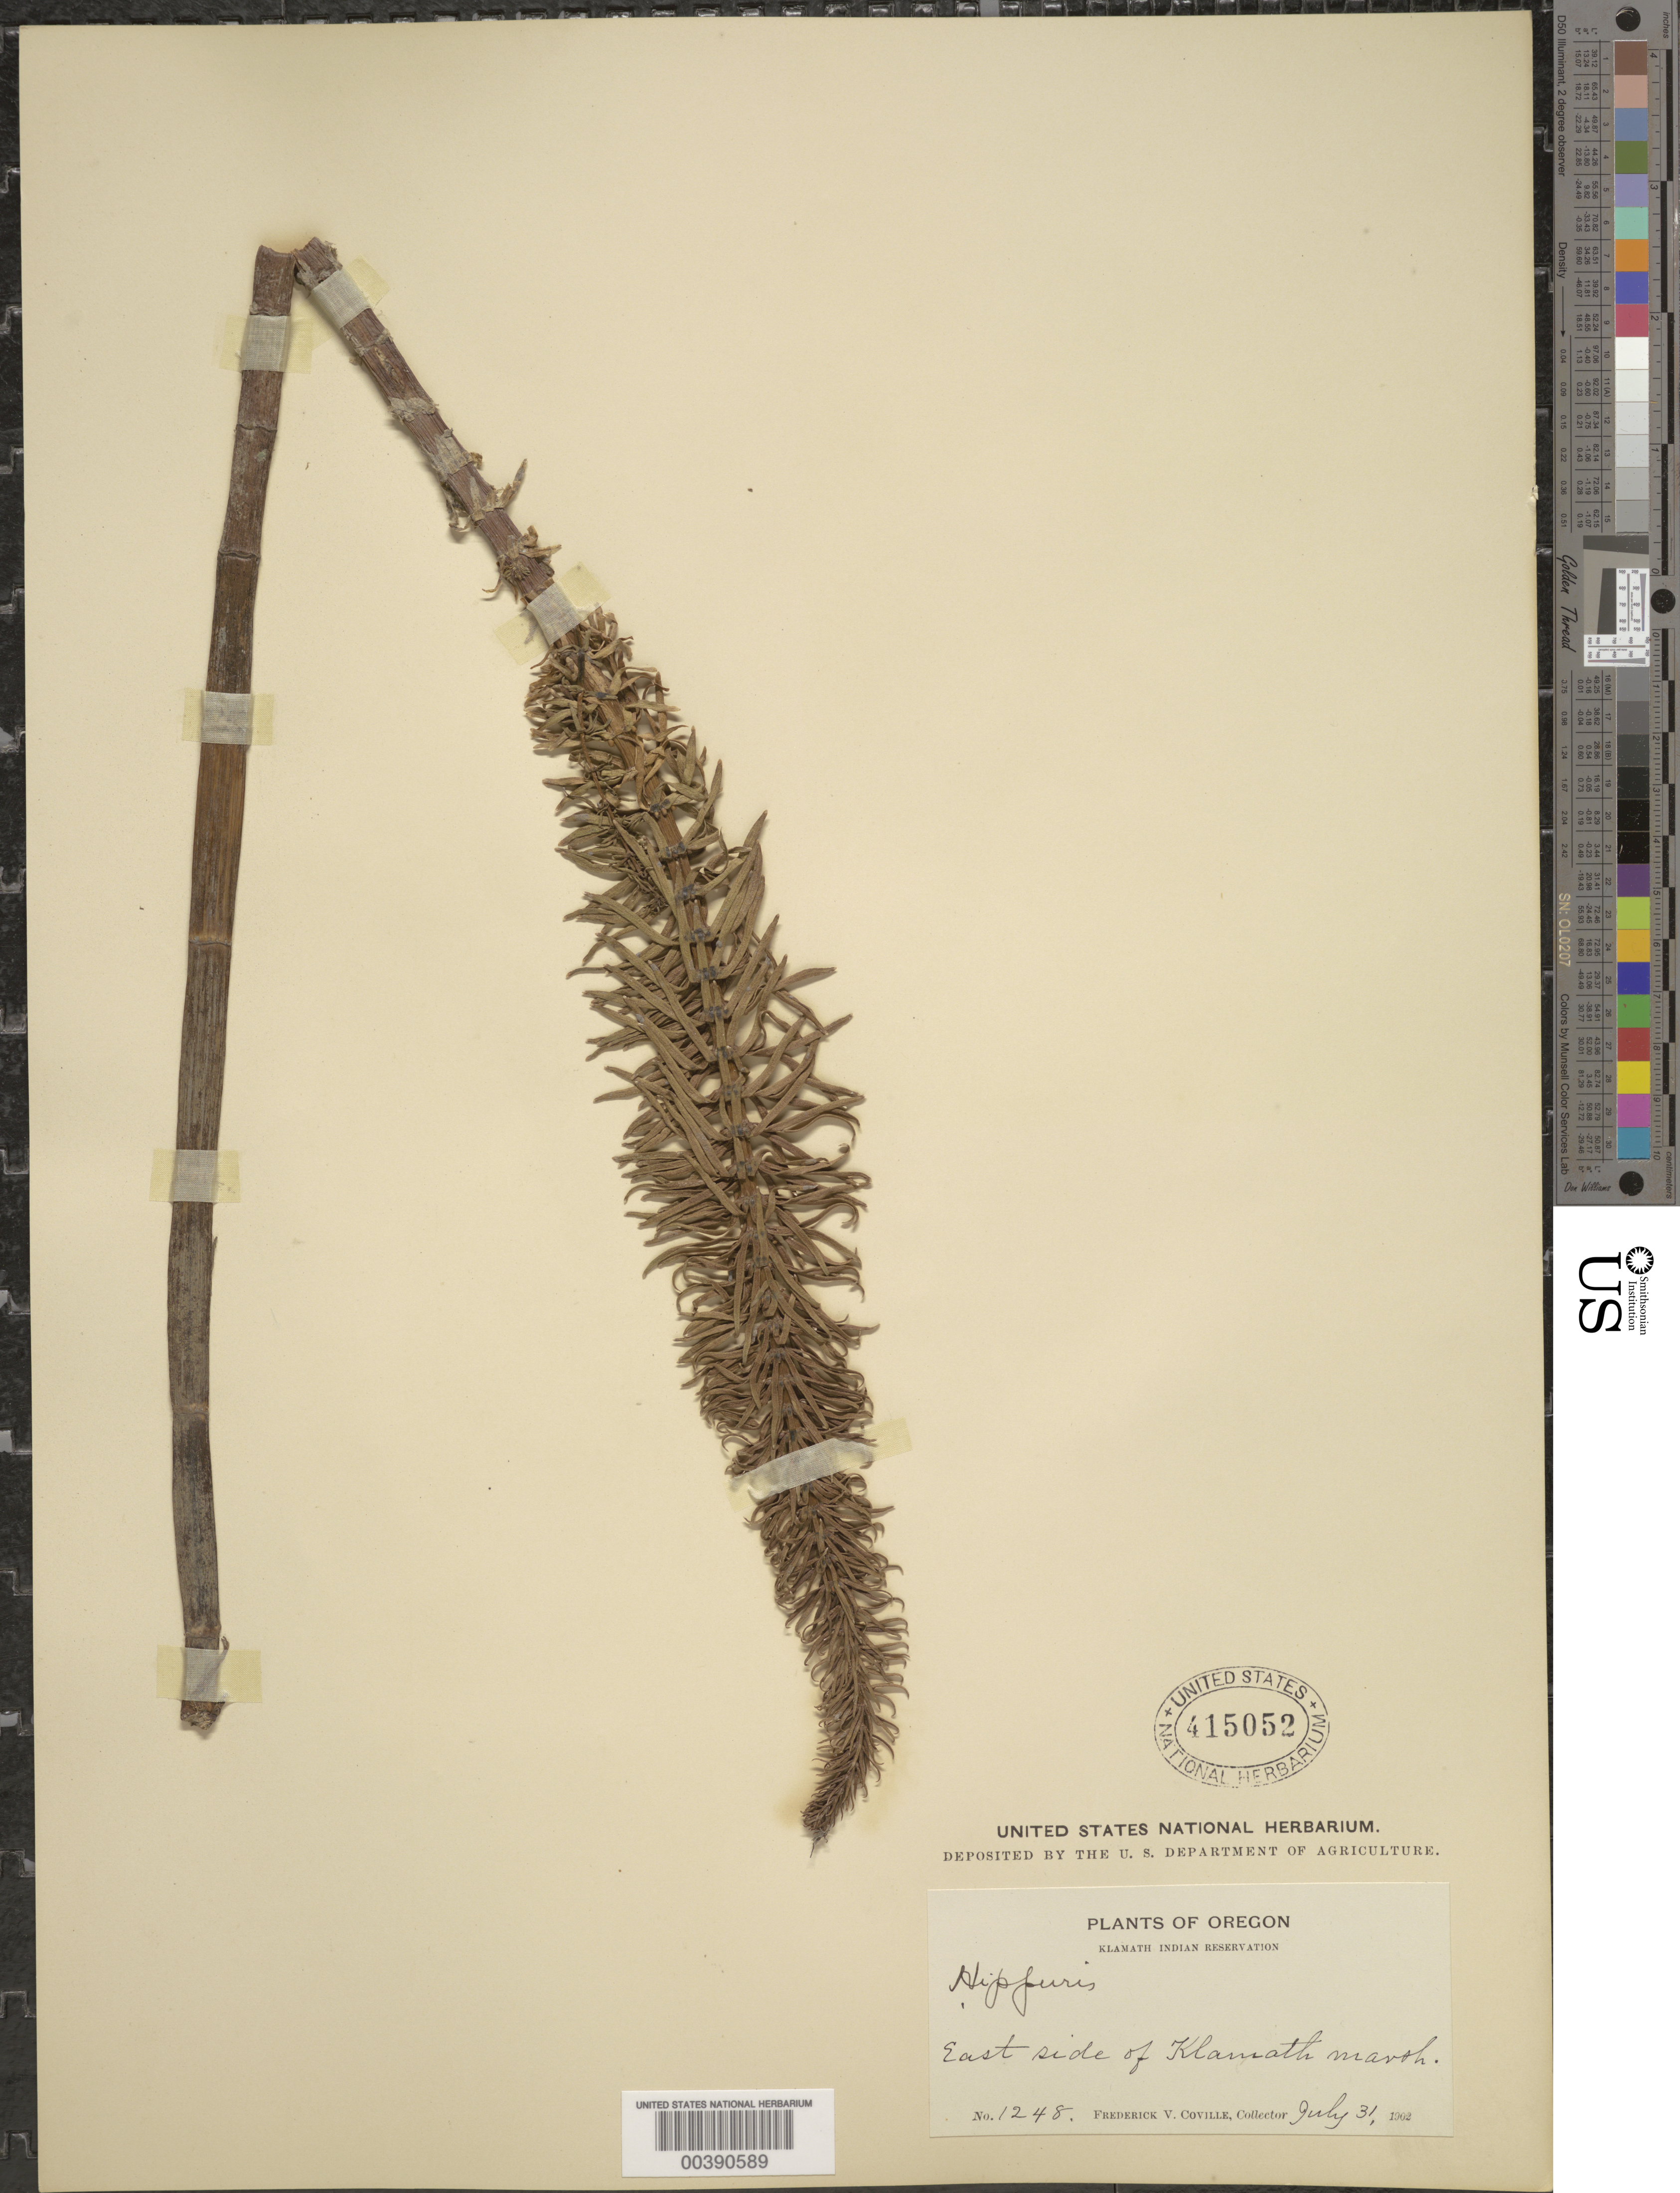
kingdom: Plantae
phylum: Tracheophyta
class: Magnoliopsida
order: Lamiales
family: Plantaginaceae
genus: Hippuris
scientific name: Hippuris vulgaris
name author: L.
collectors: F. V. Coville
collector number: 1248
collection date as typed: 31 Jul 1902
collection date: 1902-07-31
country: United States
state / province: Oregon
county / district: Klamath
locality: Klamath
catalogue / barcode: US 415052